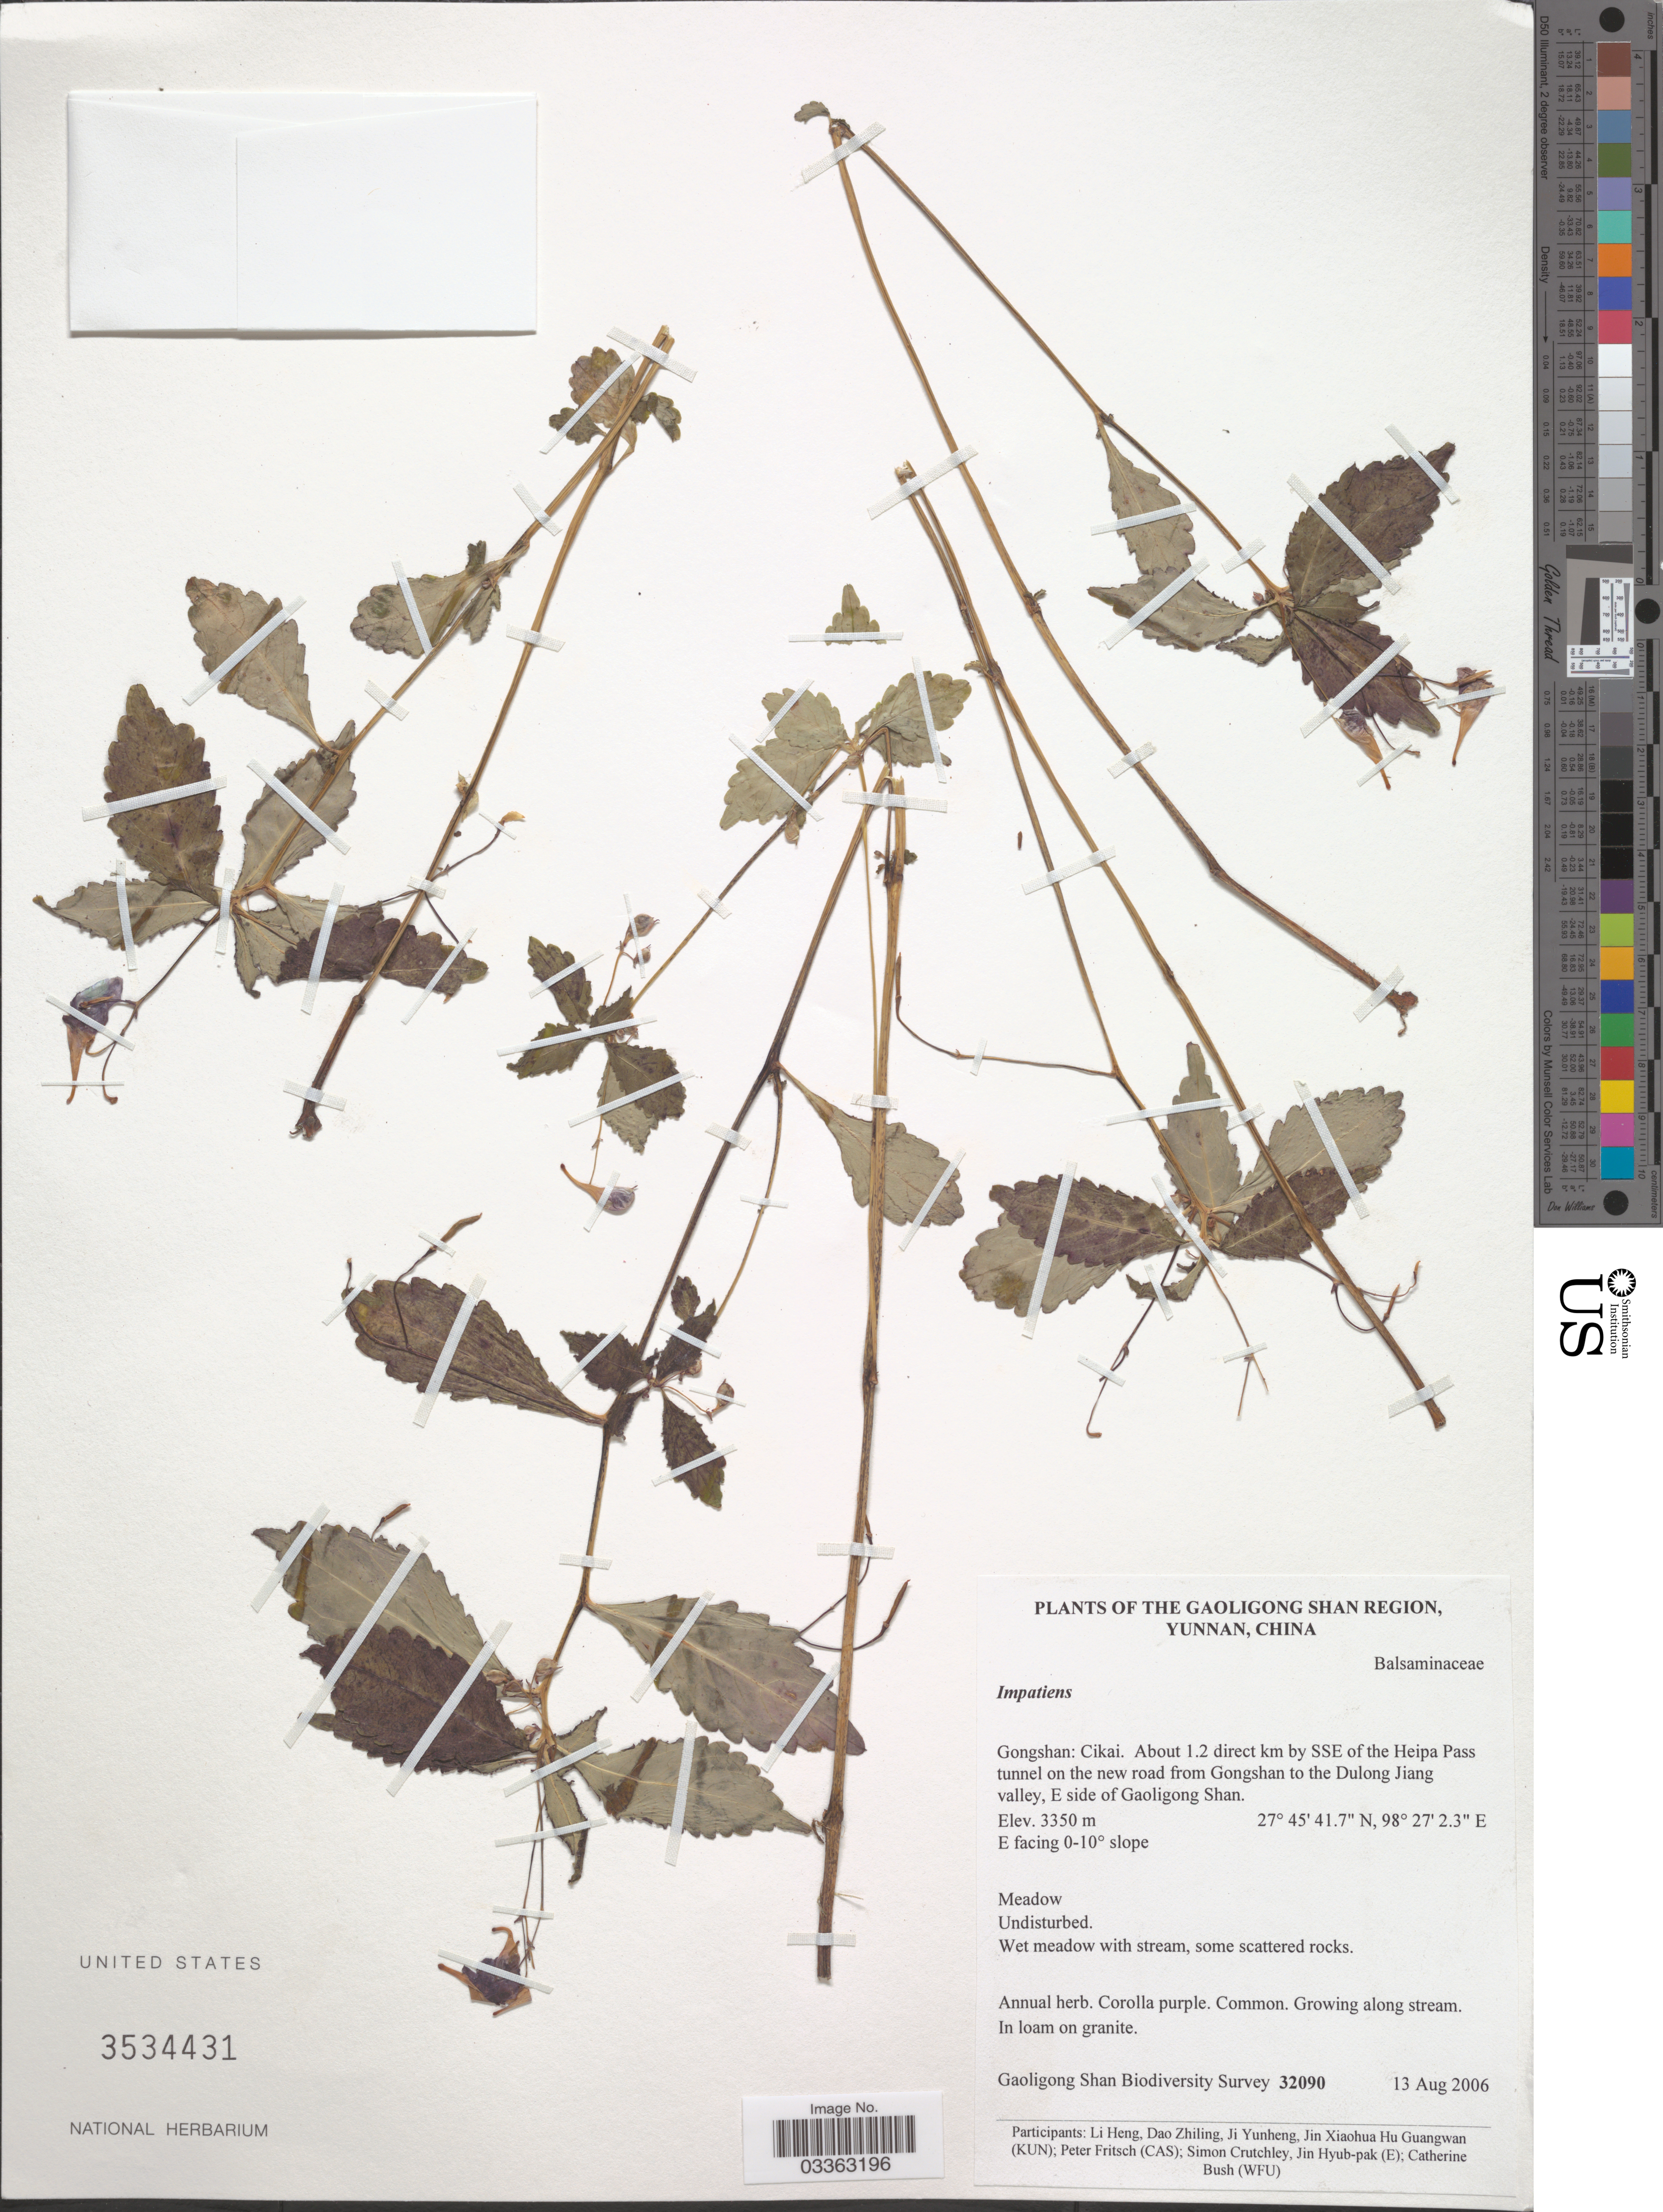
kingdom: Plantae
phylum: Tracheophyta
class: Magnoliopsida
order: Ericales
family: Balsaminaceae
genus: Impatiens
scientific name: Impatiens sp.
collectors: Gaoligong Shan Biodiversity Survey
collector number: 32090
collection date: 2006-08-13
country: China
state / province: Yunnan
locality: The Gaoligong Shan Region. Gongshan: Cikai. About 1.2 direct km by SSE of the Heipa Pass tunnel on the new road from Gongshan to the Dulong Jiang valley, E side of Gaoligong Shan. E facing 0-10° slope.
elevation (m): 3350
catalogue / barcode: US 3534431